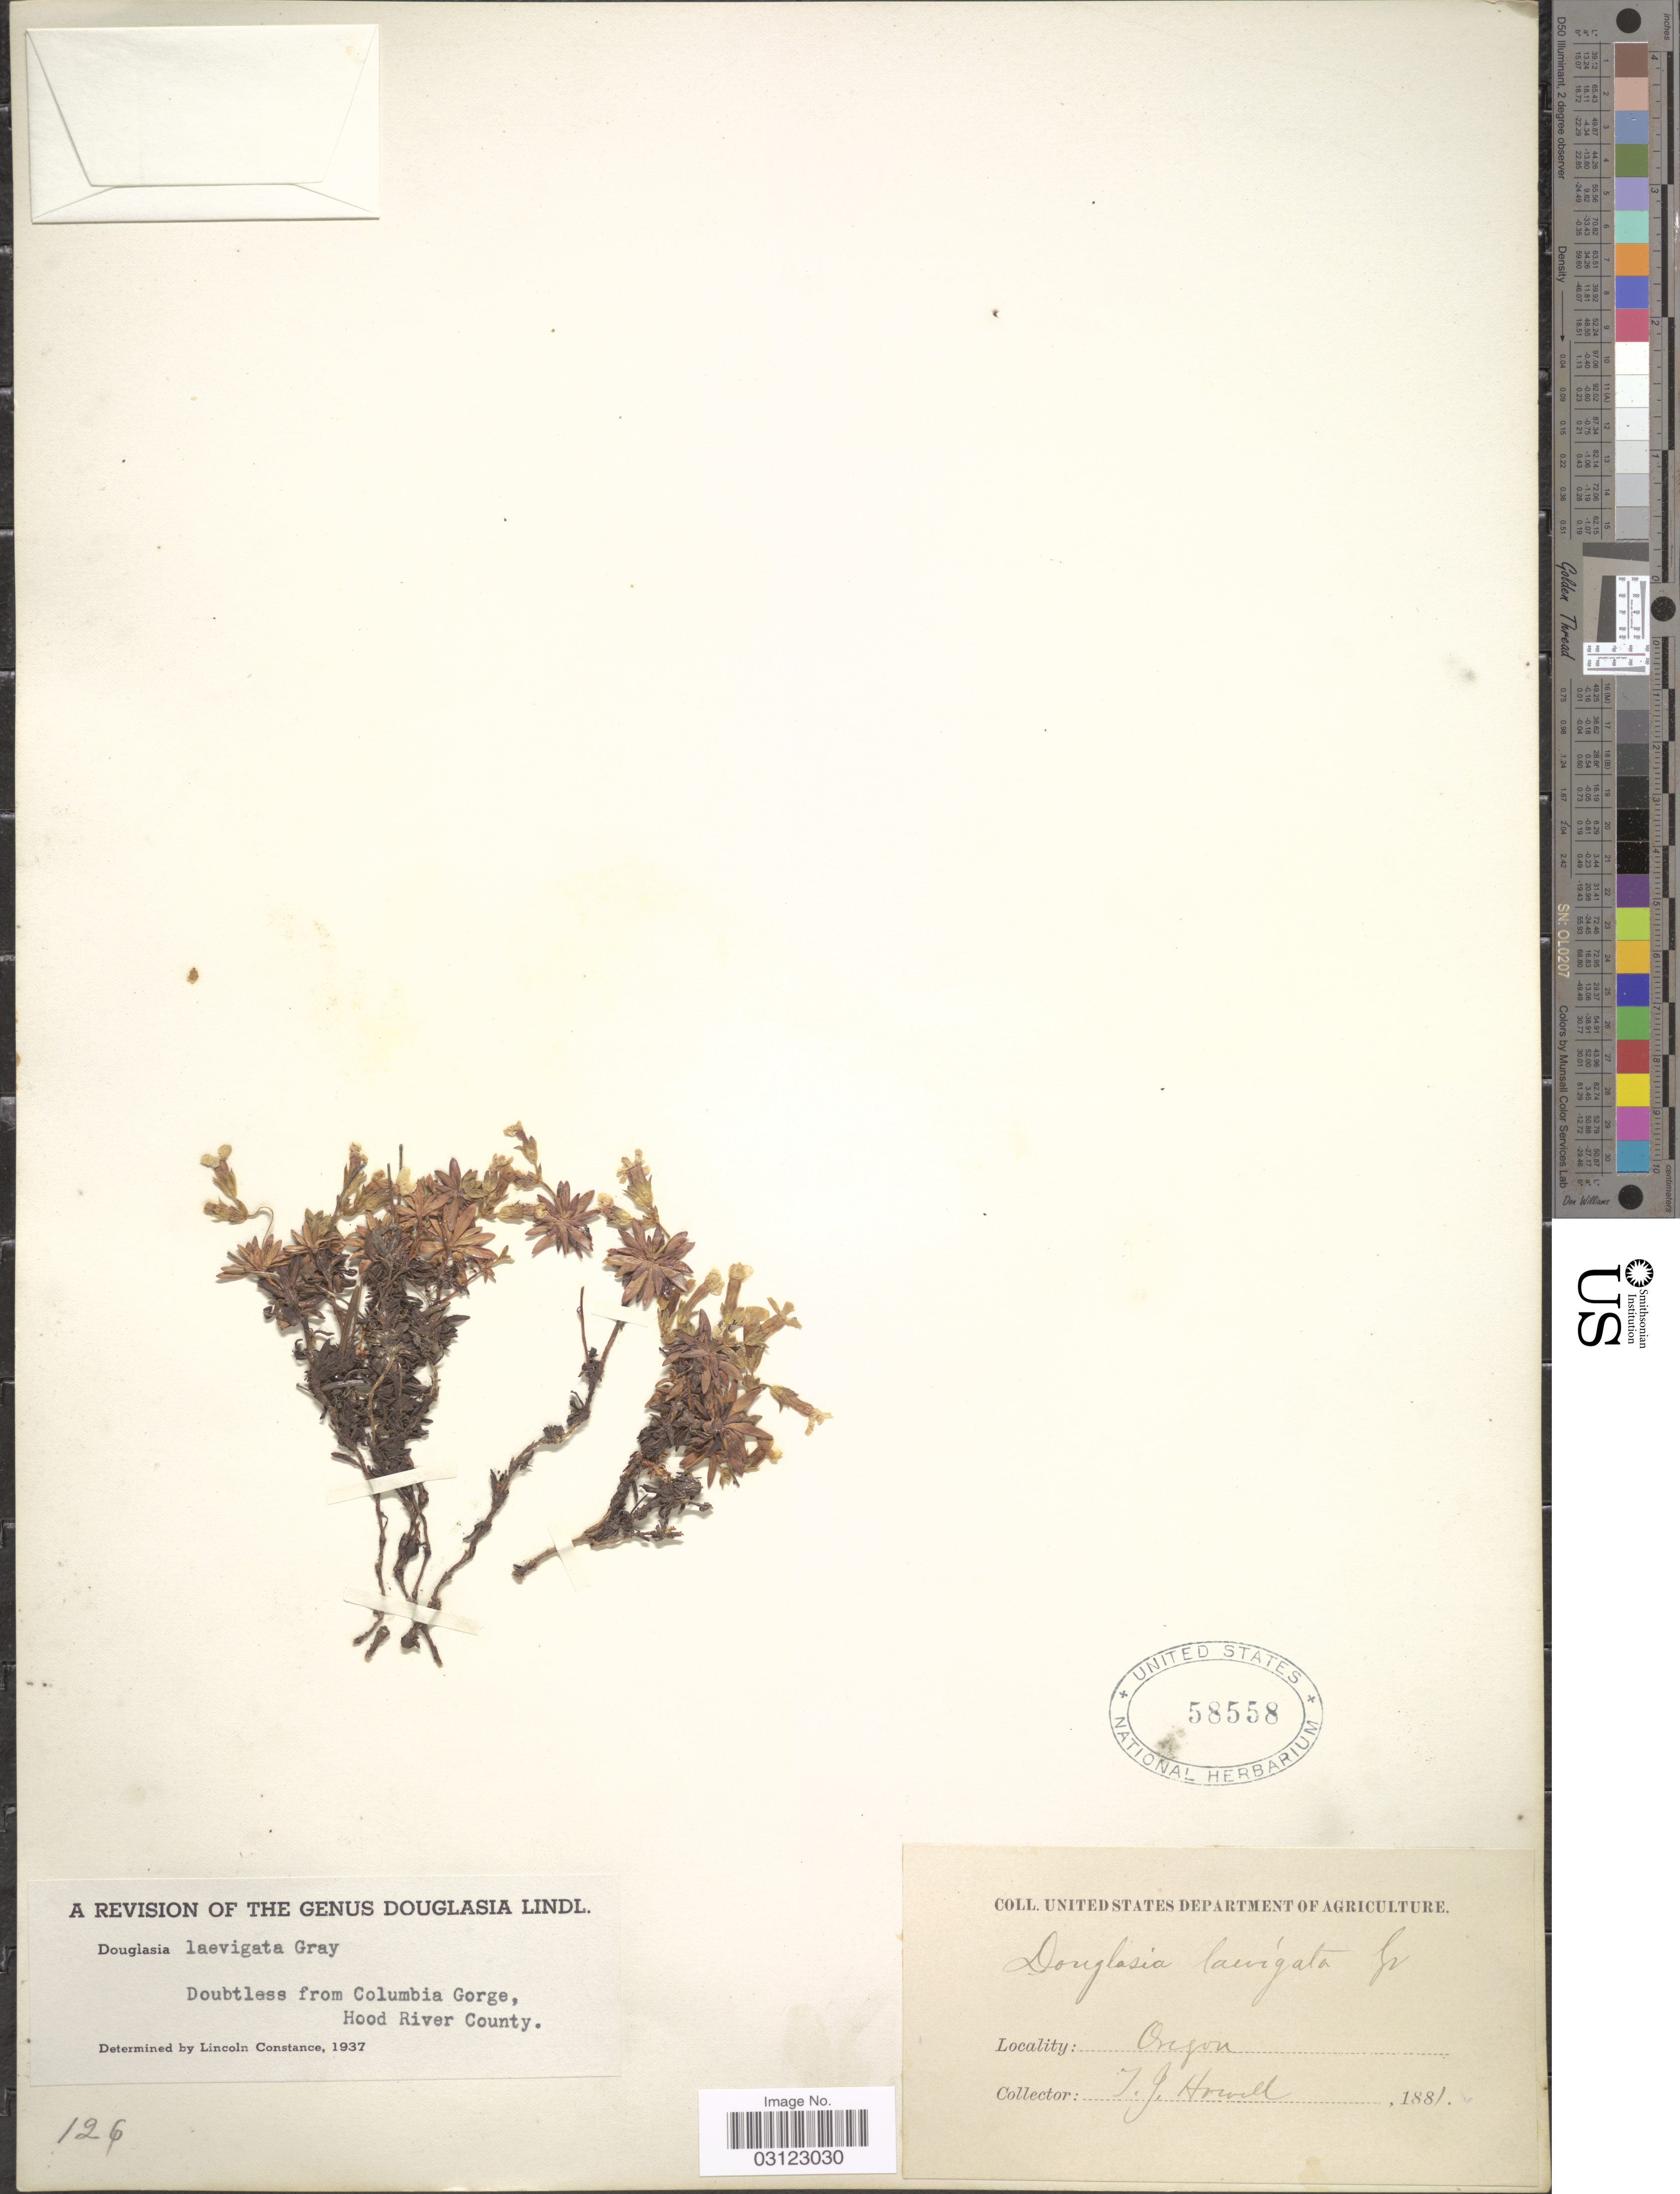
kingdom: Plantae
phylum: Tracheophyta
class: Magnoliopsida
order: Ericales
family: Primulaceae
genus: Douglasia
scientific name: Douglasia laevigata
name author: A. Gray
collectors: T. J. Howell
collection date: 1881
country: United States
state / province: Oregon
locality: Doubtless from Columbia Gorge, Hood River County.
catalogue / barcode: US 58558